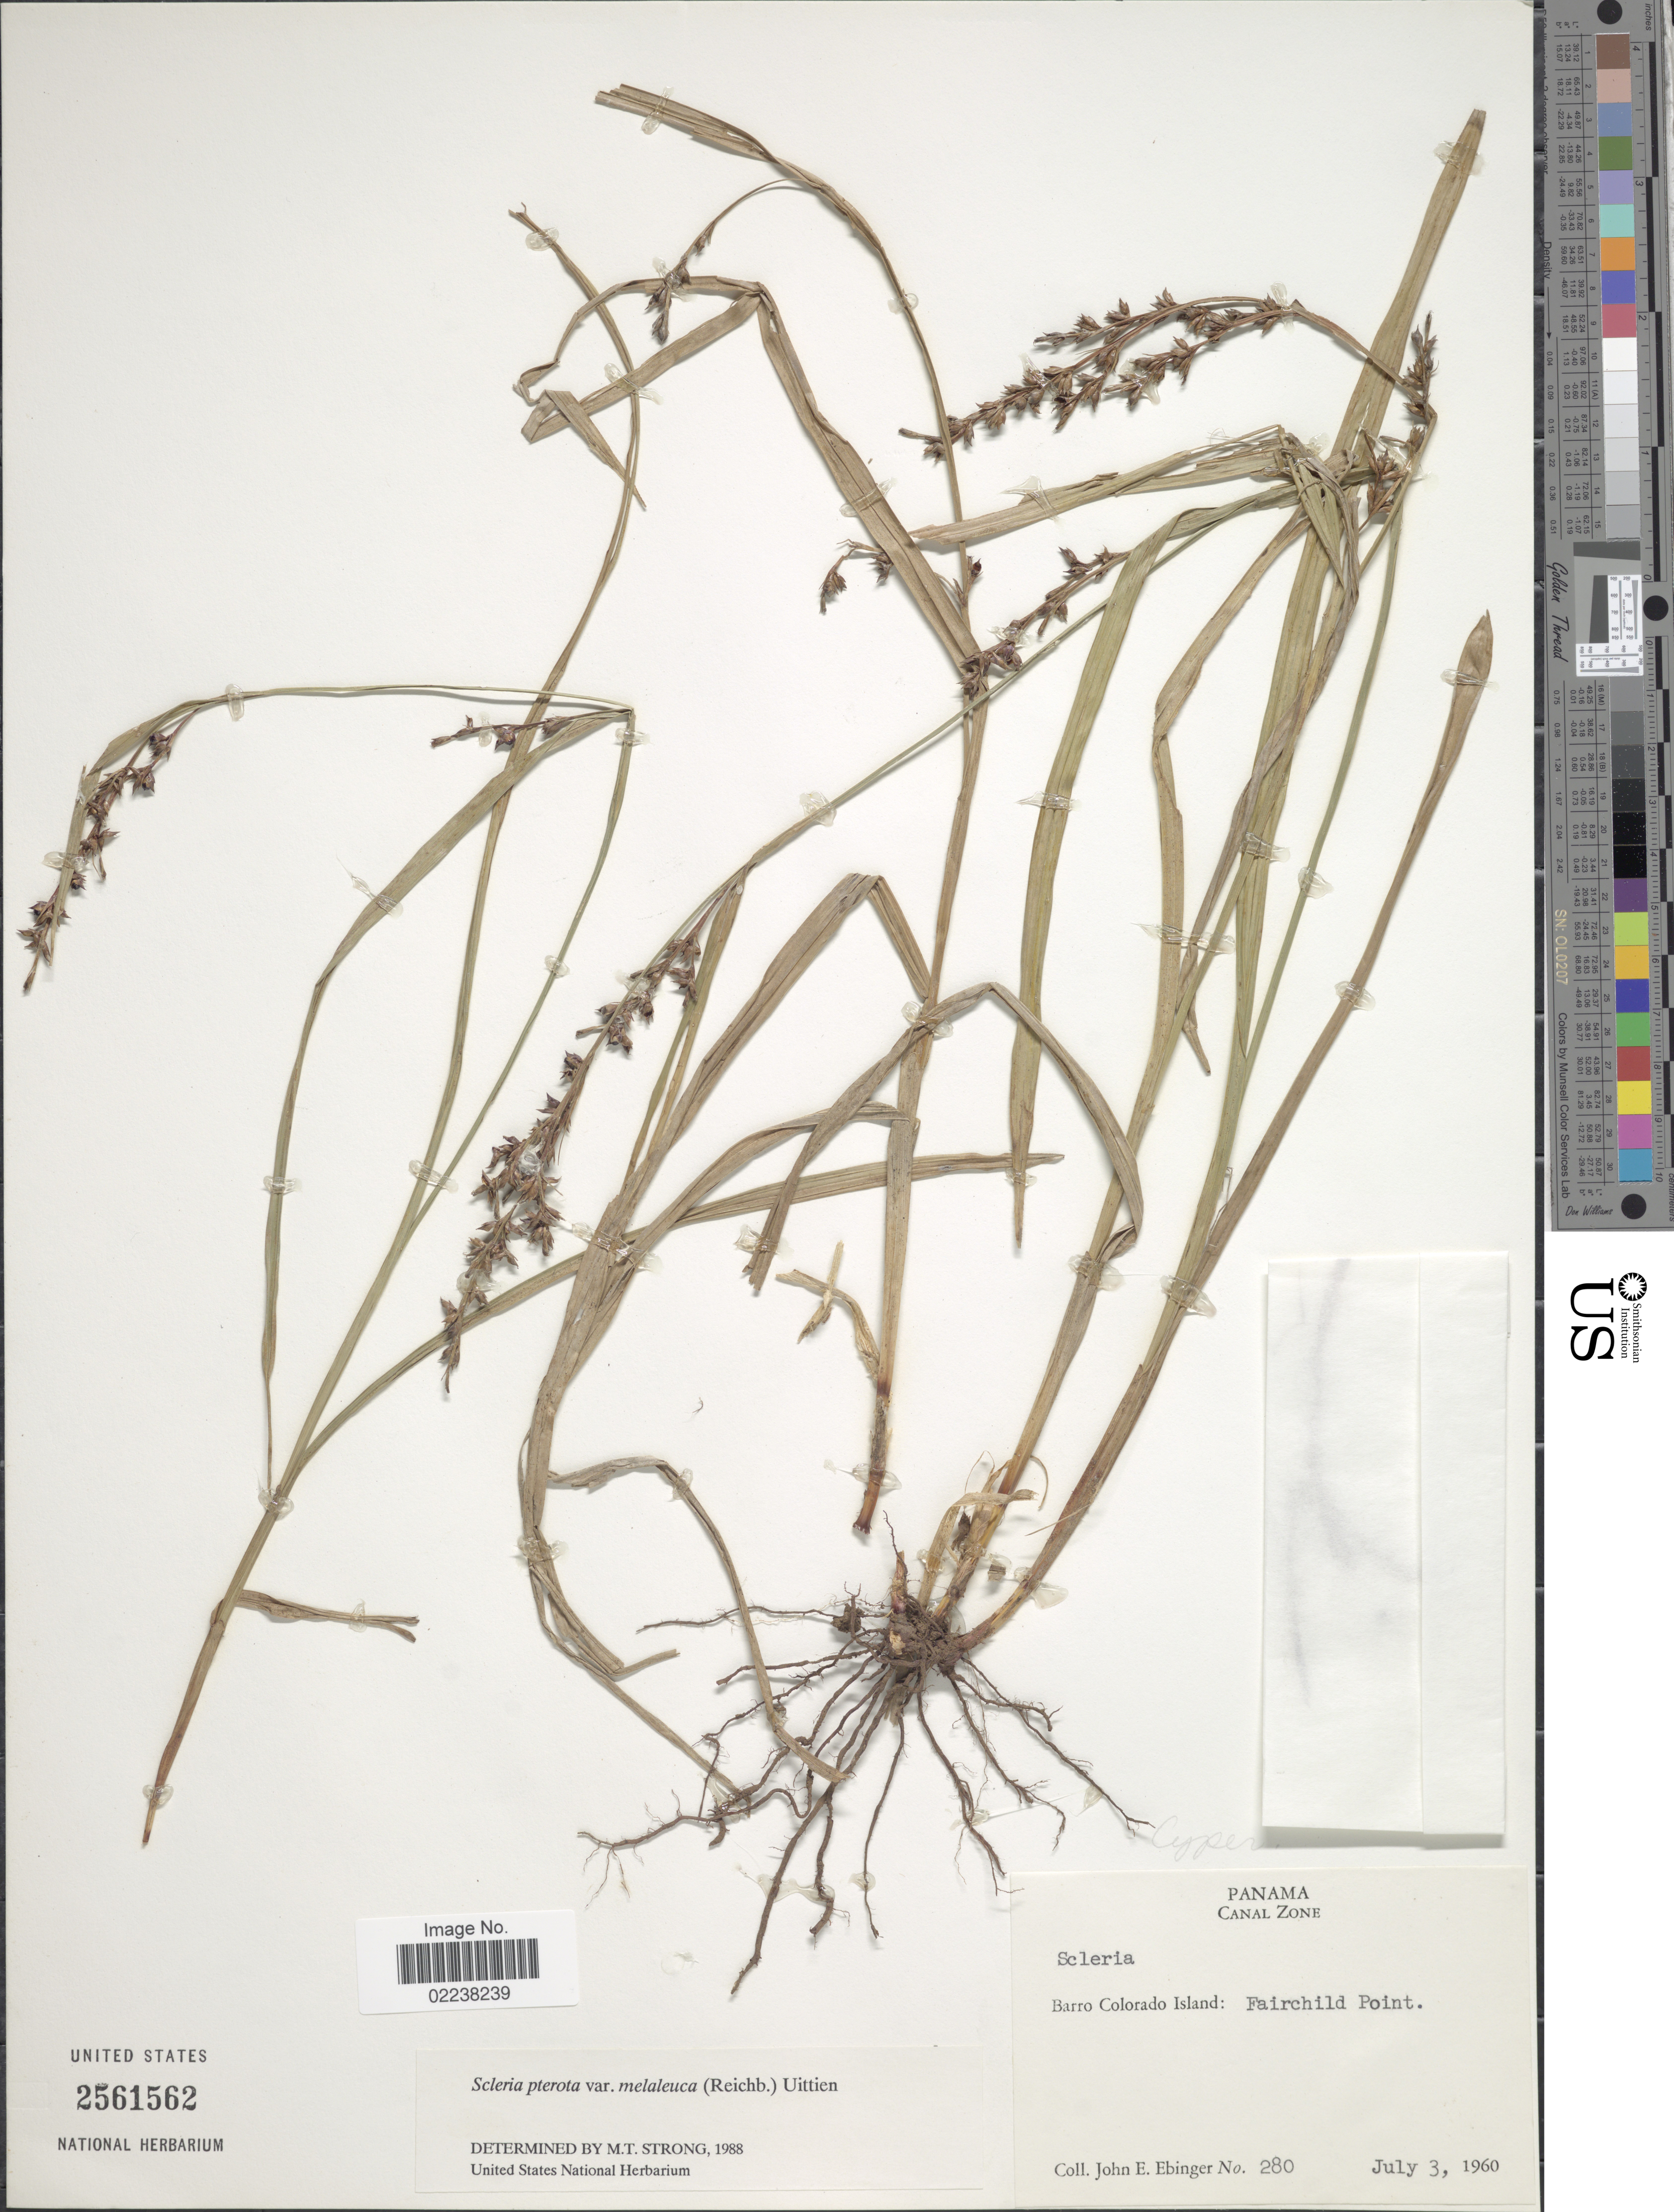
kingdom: Plantae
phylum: Tracheophyta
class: Liliopsida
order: Poales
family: Cyperaceae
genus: Scleria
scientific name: Scleria gaertneri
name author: Raddi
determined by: Strong, Mark T., (BOT), Smithsonian Institution - National Museum of Natural History (UNITED STATES)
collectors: J. Ebinger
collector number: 280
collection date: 1960-07-03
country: Panama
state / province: Panamá Oeste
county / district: Canal Zone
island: Barro Colorado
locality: Canal Zone, Barro Colorado Island: Fairchild Point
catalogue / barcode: US 2561562